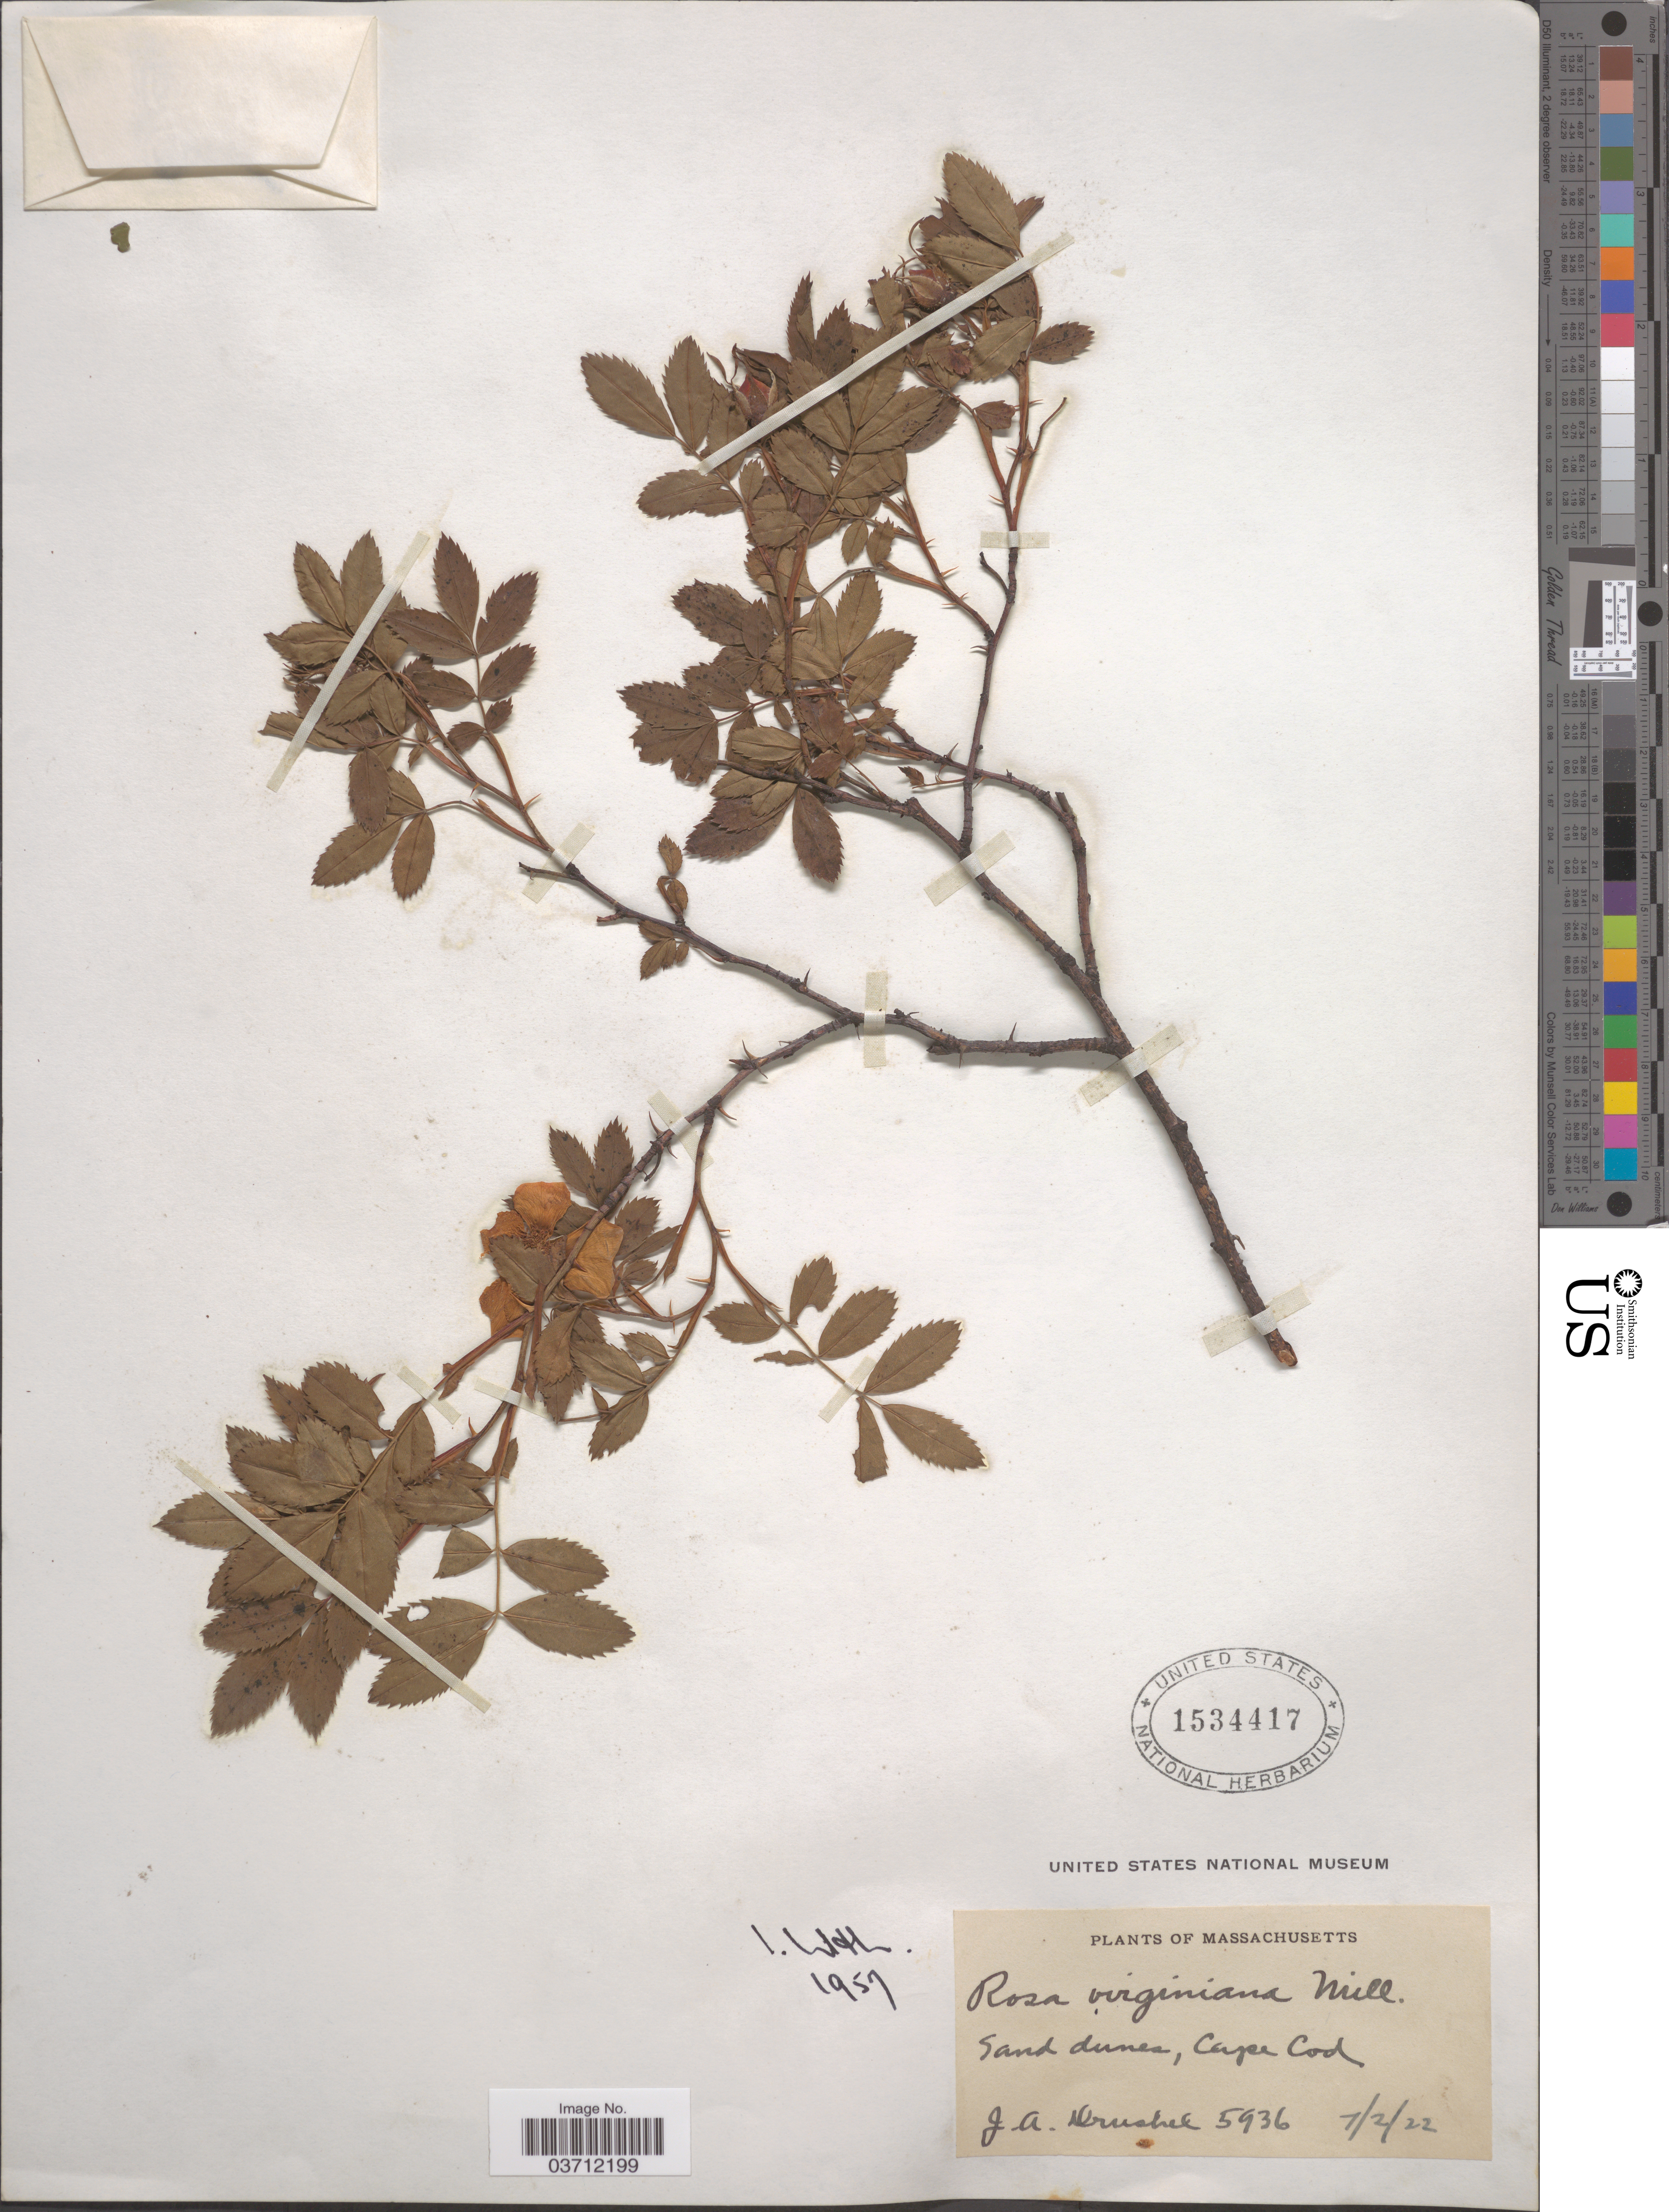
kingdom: Plantae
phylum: Tracheophyta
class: Magnoliopsida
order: Rosales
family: Rosaceae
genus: Rosa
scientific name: Rosa virginiana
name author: Mill.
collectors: J. A. Drushel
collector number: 5936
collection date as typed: Transcribed d/m/y: 2/7/22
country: United States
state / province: Massachusetts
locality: Sand dunes, Cape Cod.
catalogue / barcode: US 1534417